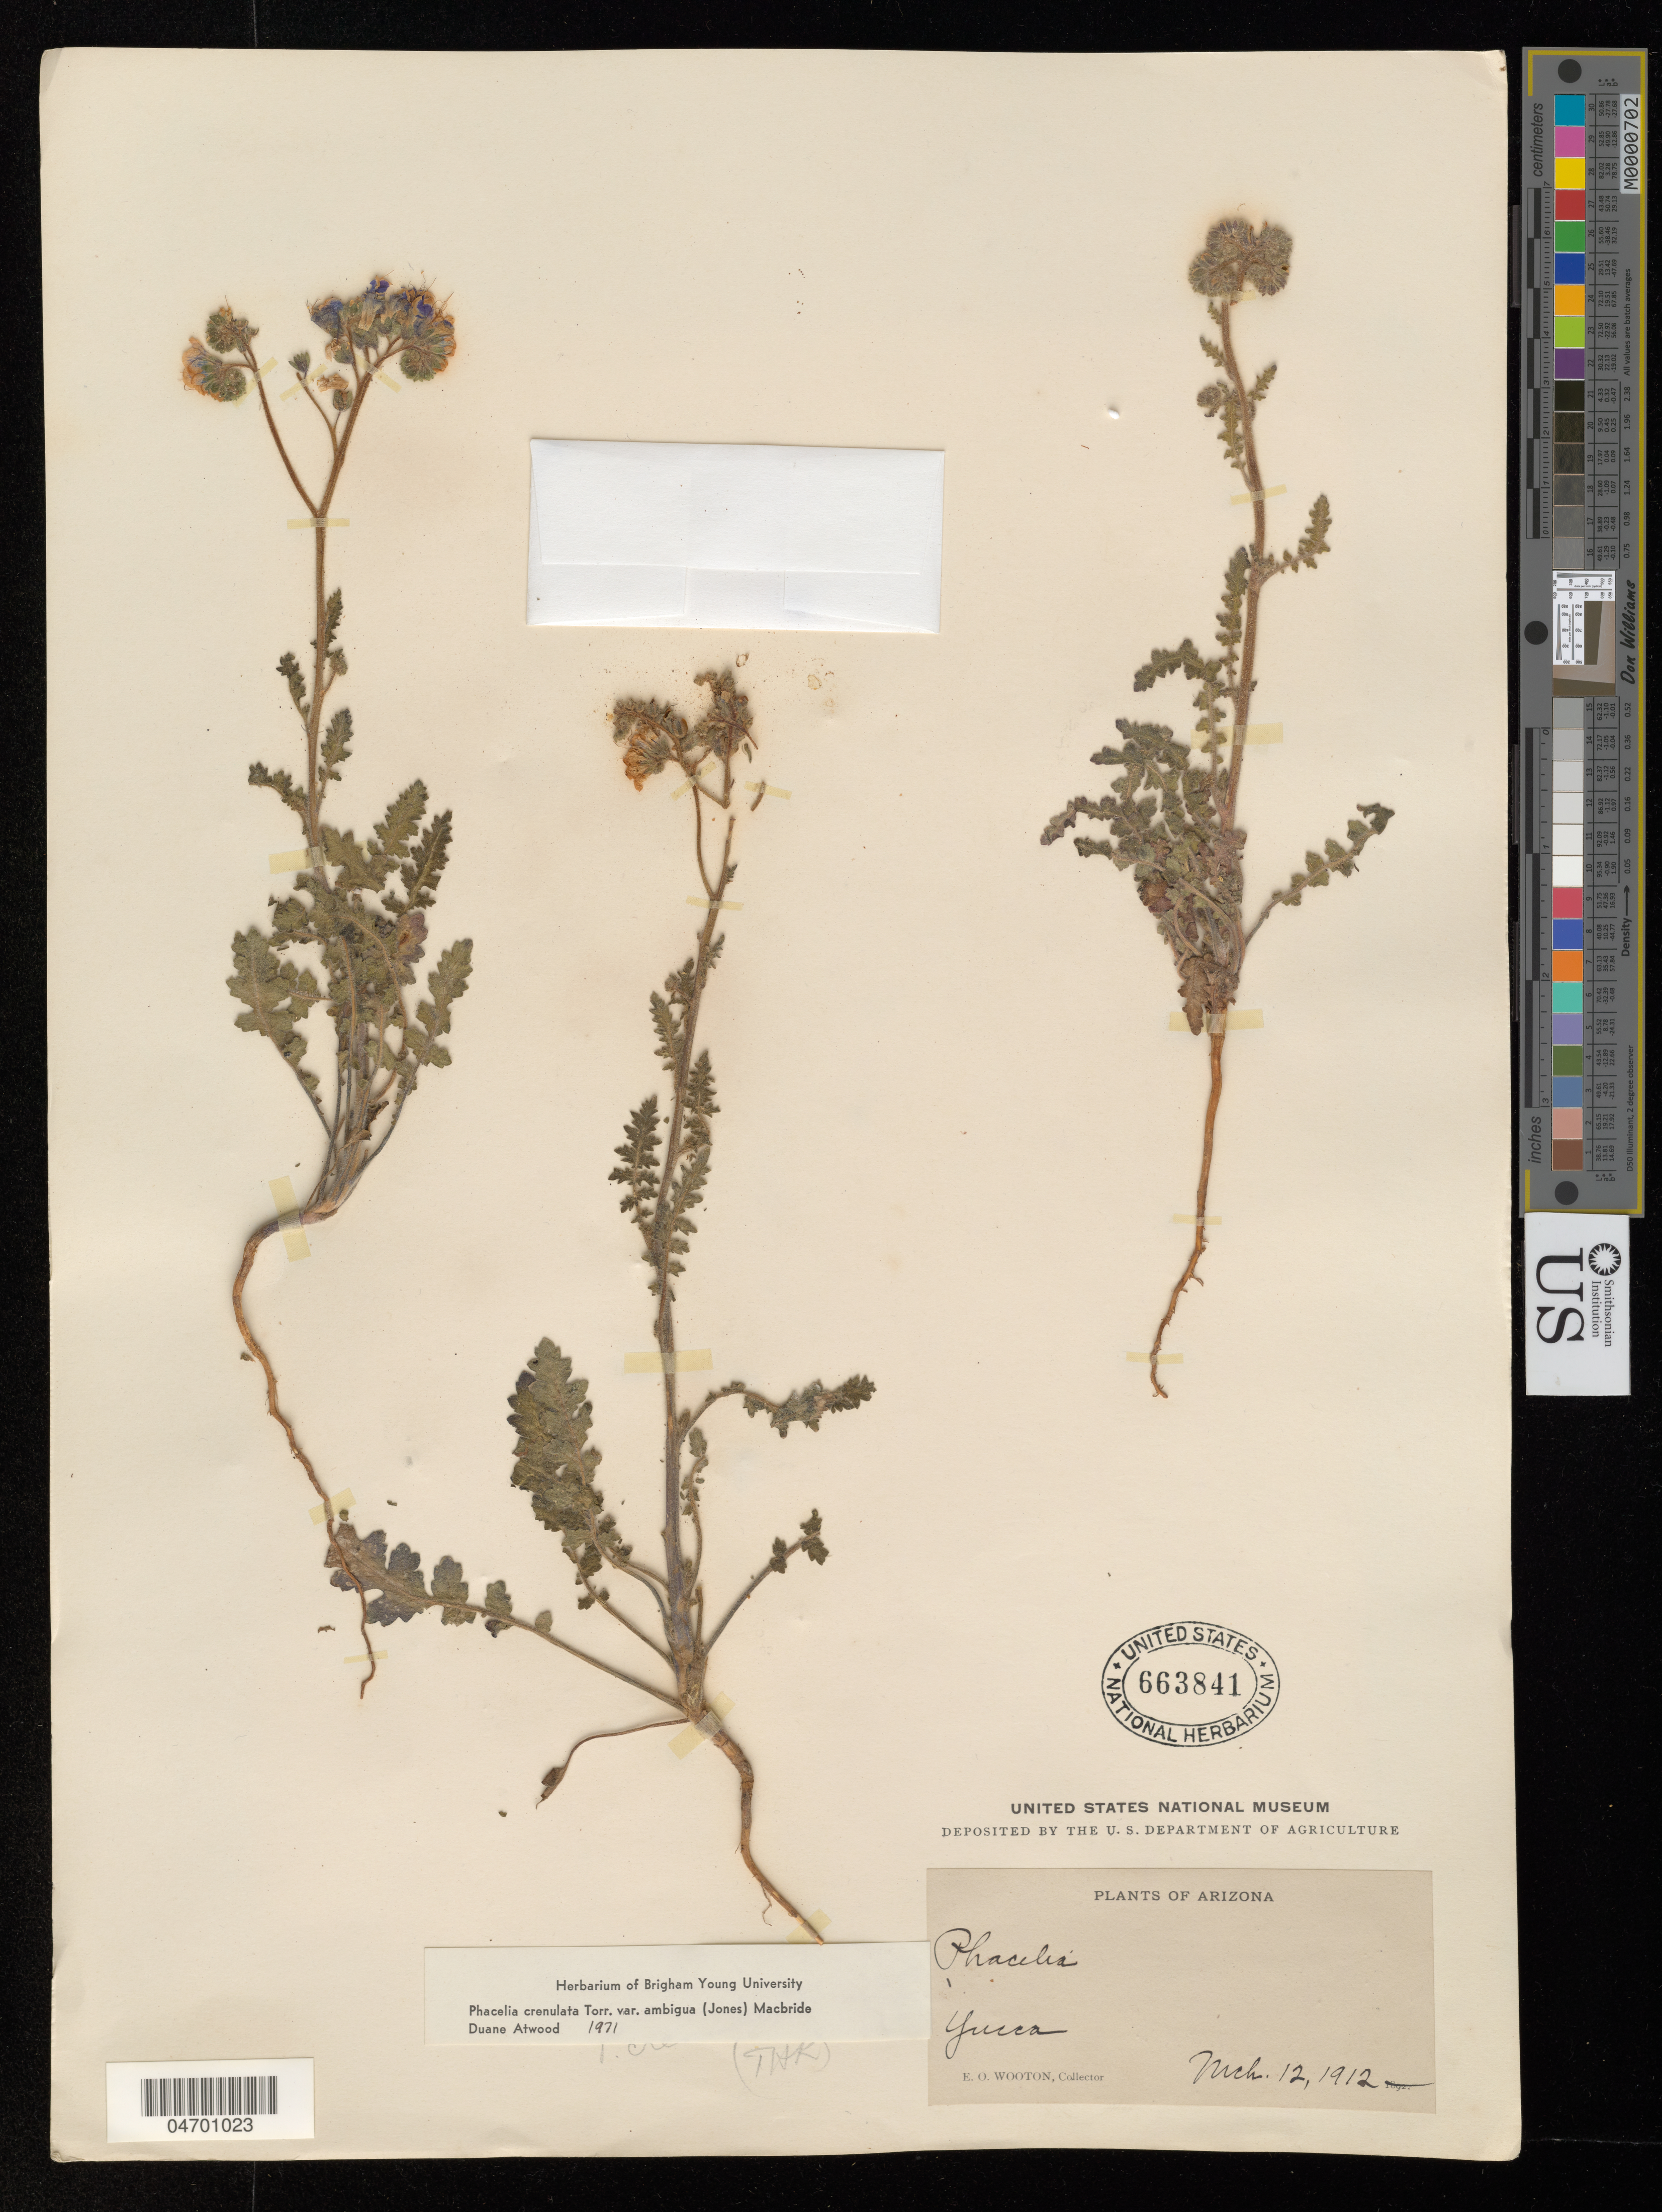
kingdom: Plantae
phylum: Tracheophyta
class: Magnoliopsida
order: Boraginales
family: Hydrophyllaceae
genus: Phacelia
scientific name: Phacelia crenulata var. ambigua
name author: (M.E. Jones) J.F. Macbr.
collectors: E. O. Wooton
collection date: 1912-03-12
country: United States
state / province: Arizona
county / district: Mohave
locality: Yucca.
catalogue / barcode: US 663841